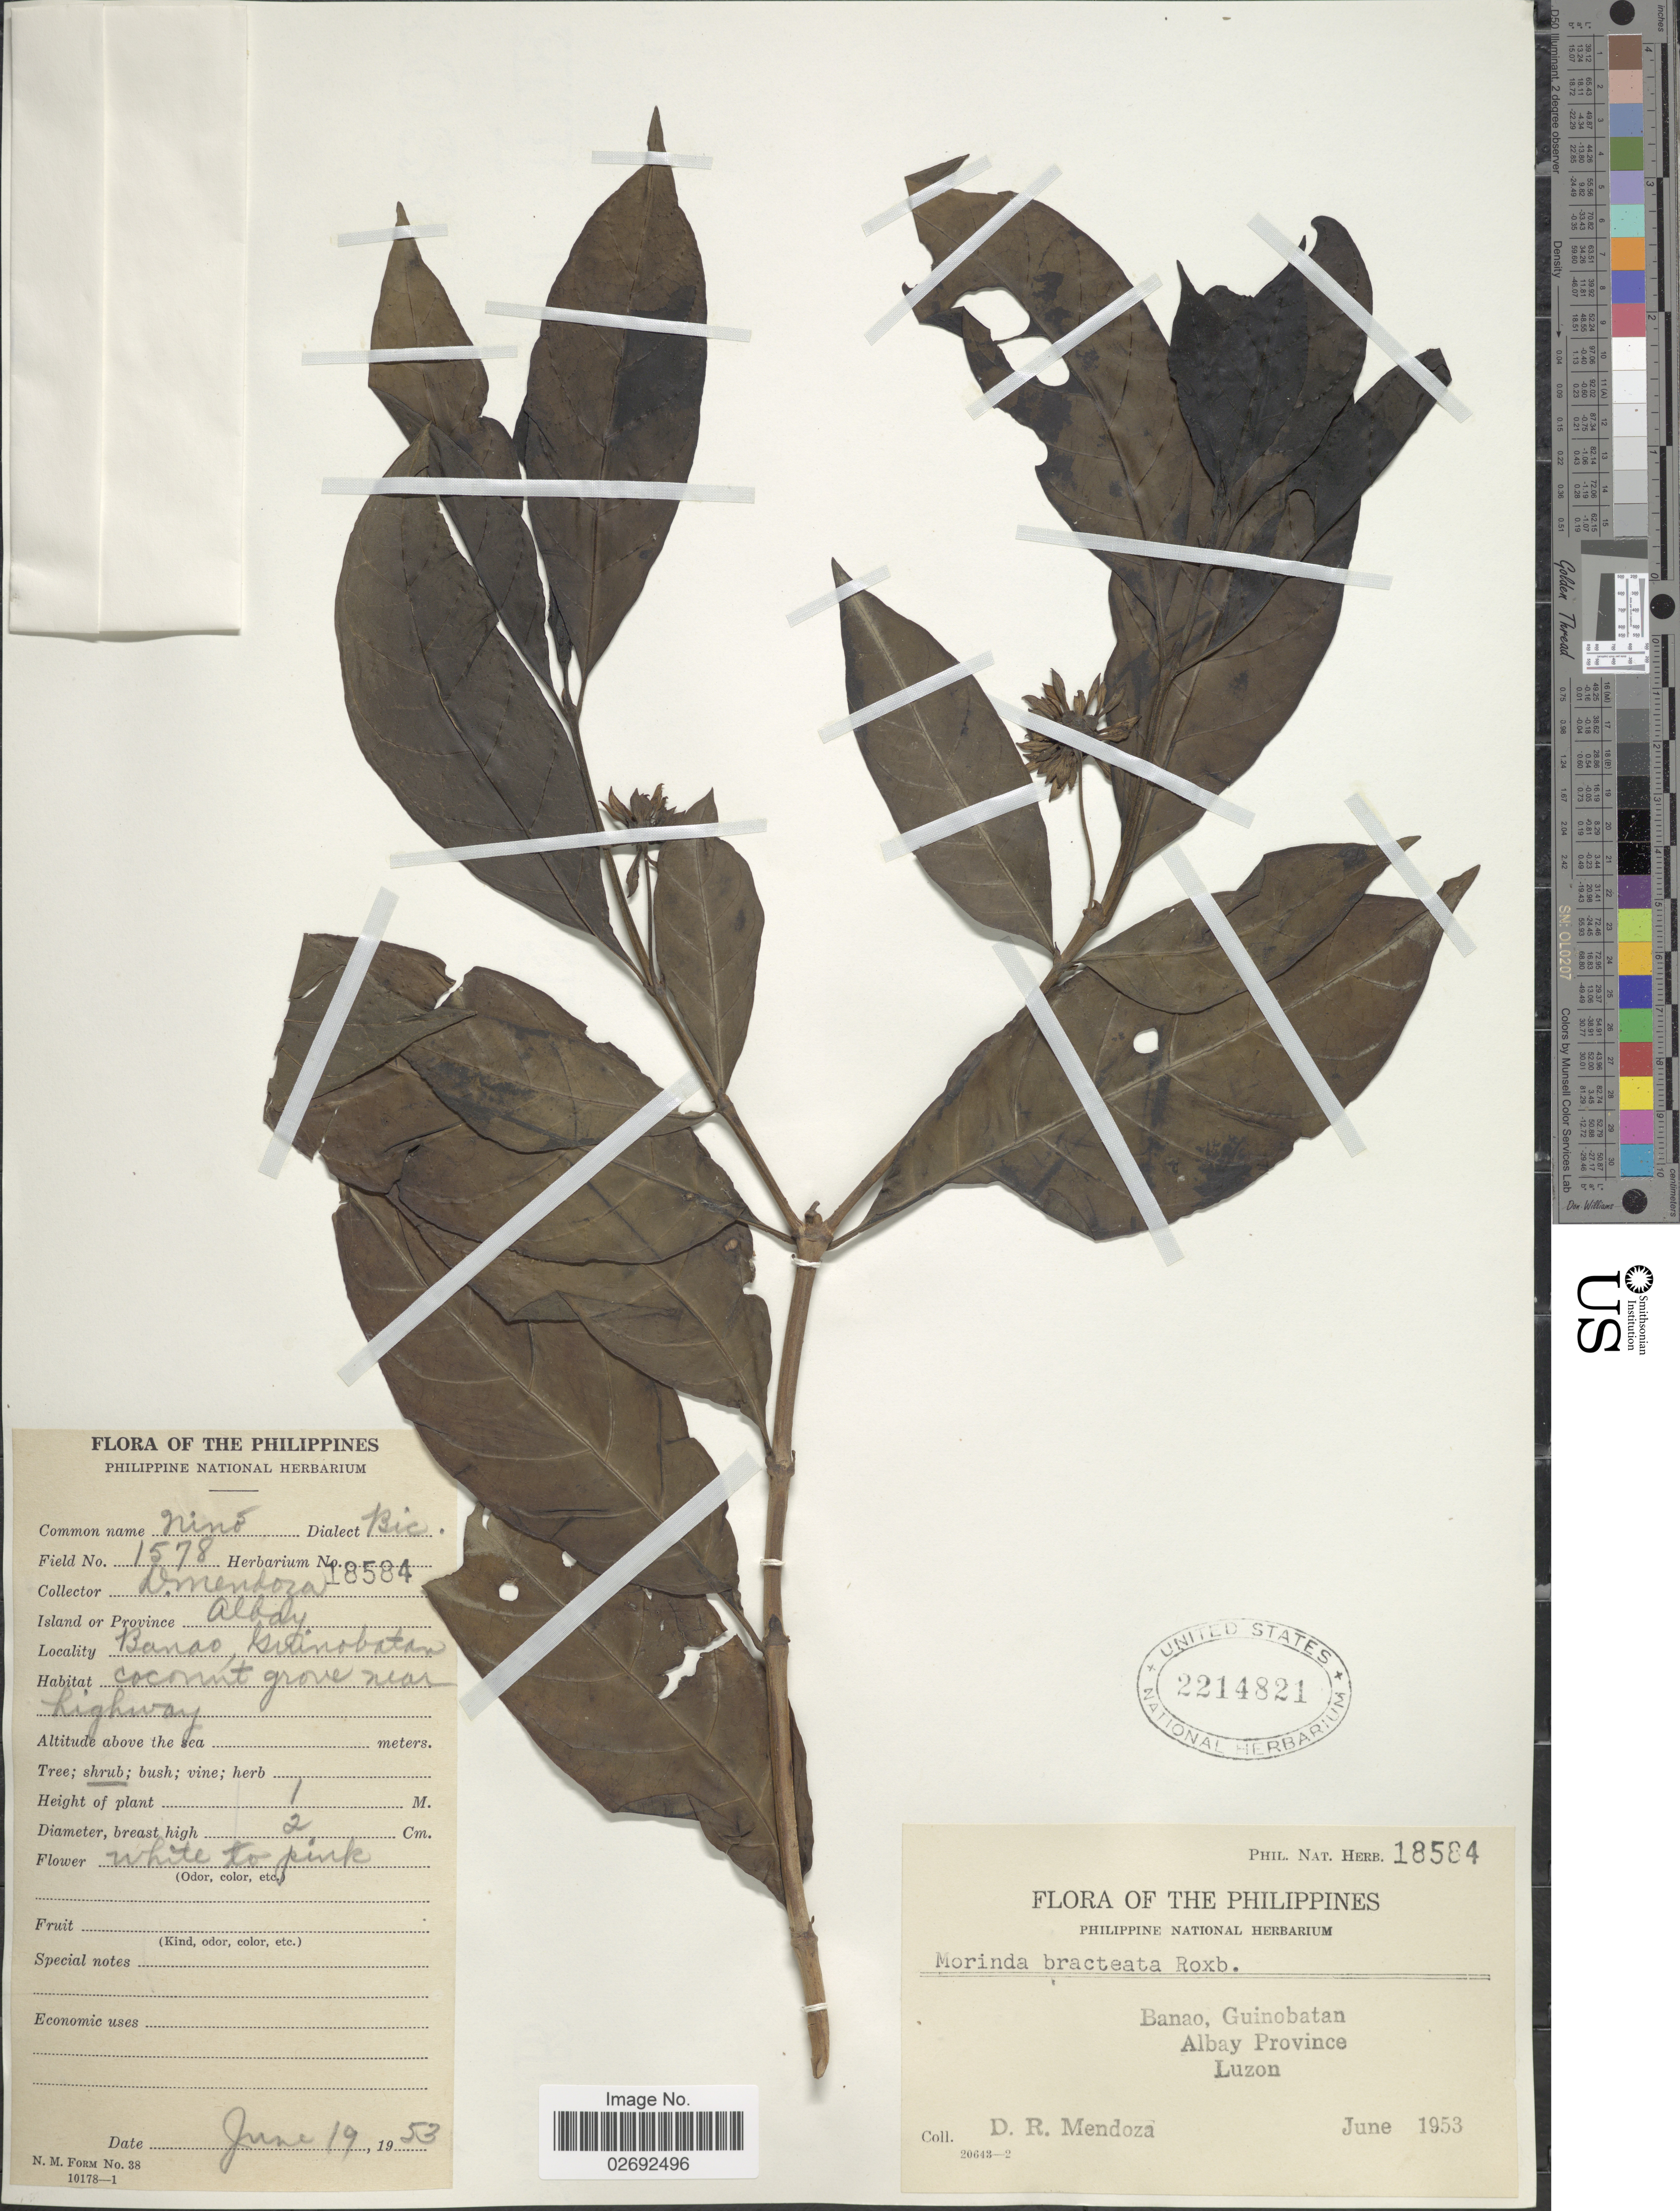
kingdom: Plantae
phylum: Tracheophyta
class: Magnoliopsida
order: Gentianales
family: Rubiaceae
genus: Morinda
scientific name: Morinda bracteata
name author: Roxb.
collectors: D. Mendoza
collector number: Phil. Nat. Herb.18584/1578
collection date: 1953-06-19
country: Philippines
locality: Banao, Guinobatan. Albay Province, Luzon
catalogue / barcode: US 2214821